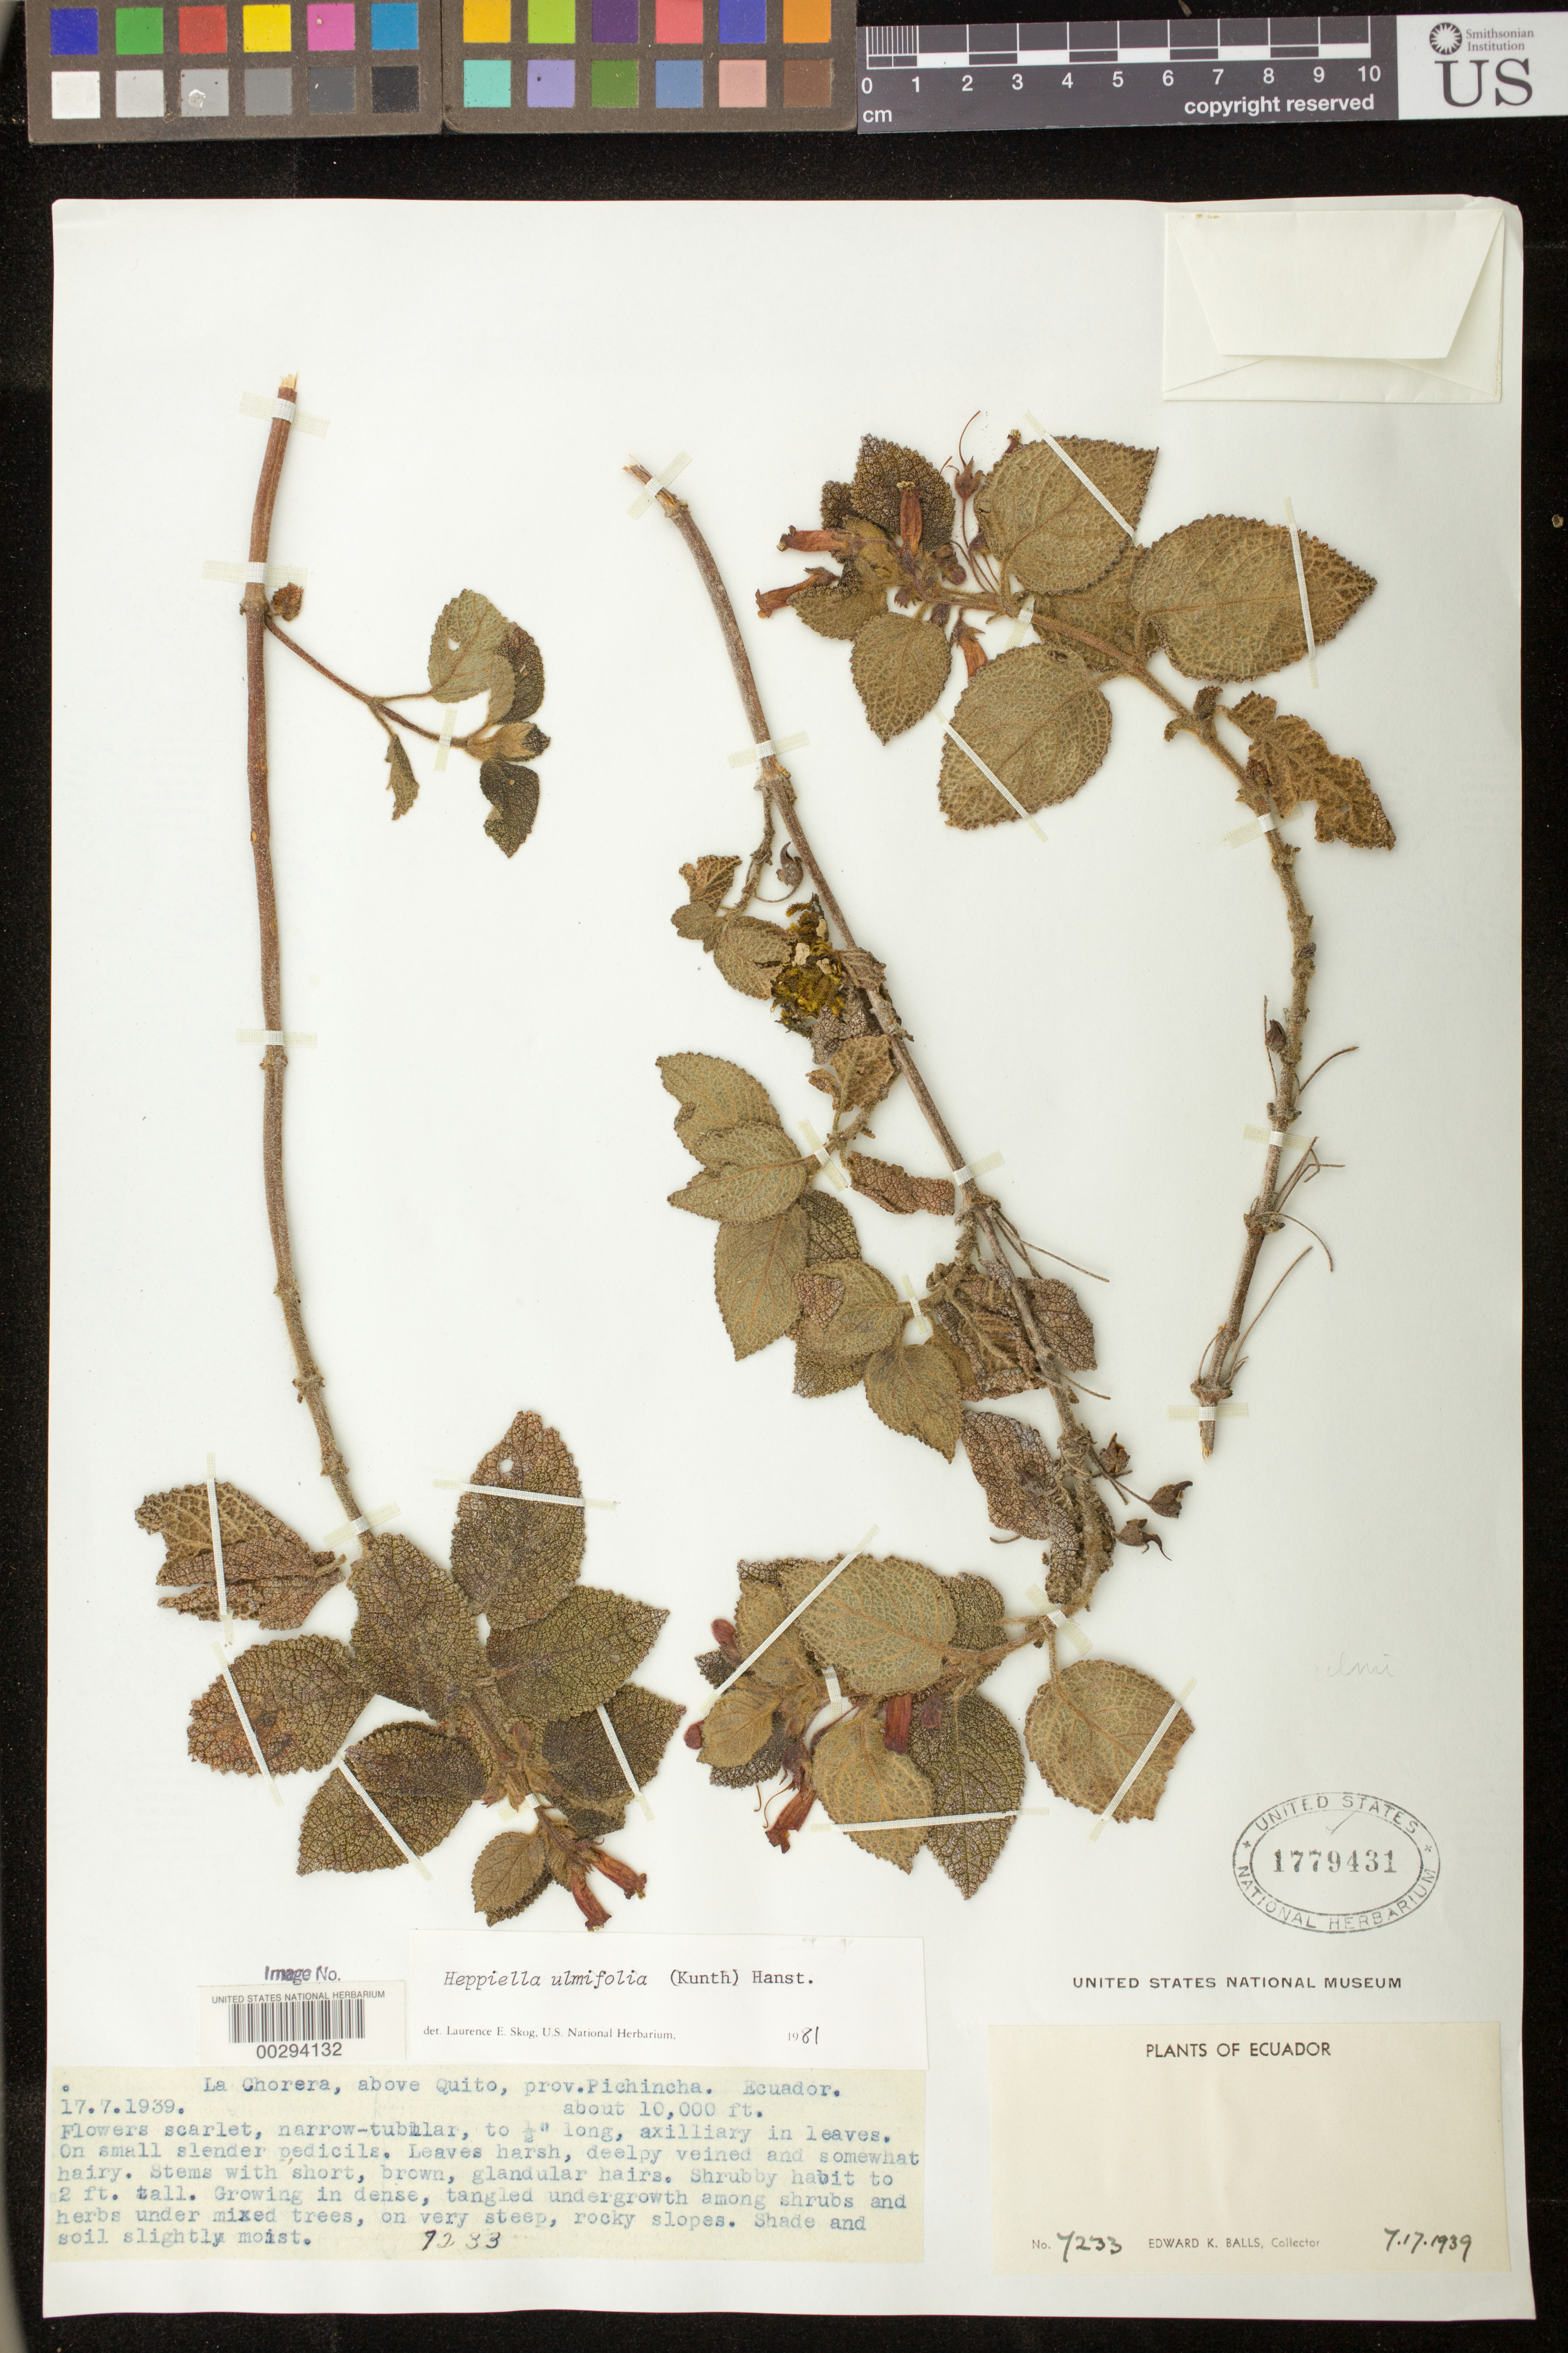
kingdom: Plantae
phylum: Tracheophyta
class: Magnoliopsida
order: Lamiales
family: Gesneriaceae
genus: Heppiella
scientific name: Heppiella ulmifolia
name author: (Kunth) Hanst.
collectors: E. K. Balls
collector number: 7233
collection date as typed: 17 Jul 1939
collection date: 1939-07-17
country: Ecuador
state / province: Pichincha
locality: La Chorera, above Quito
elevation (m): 3048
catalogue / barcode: US 1779431